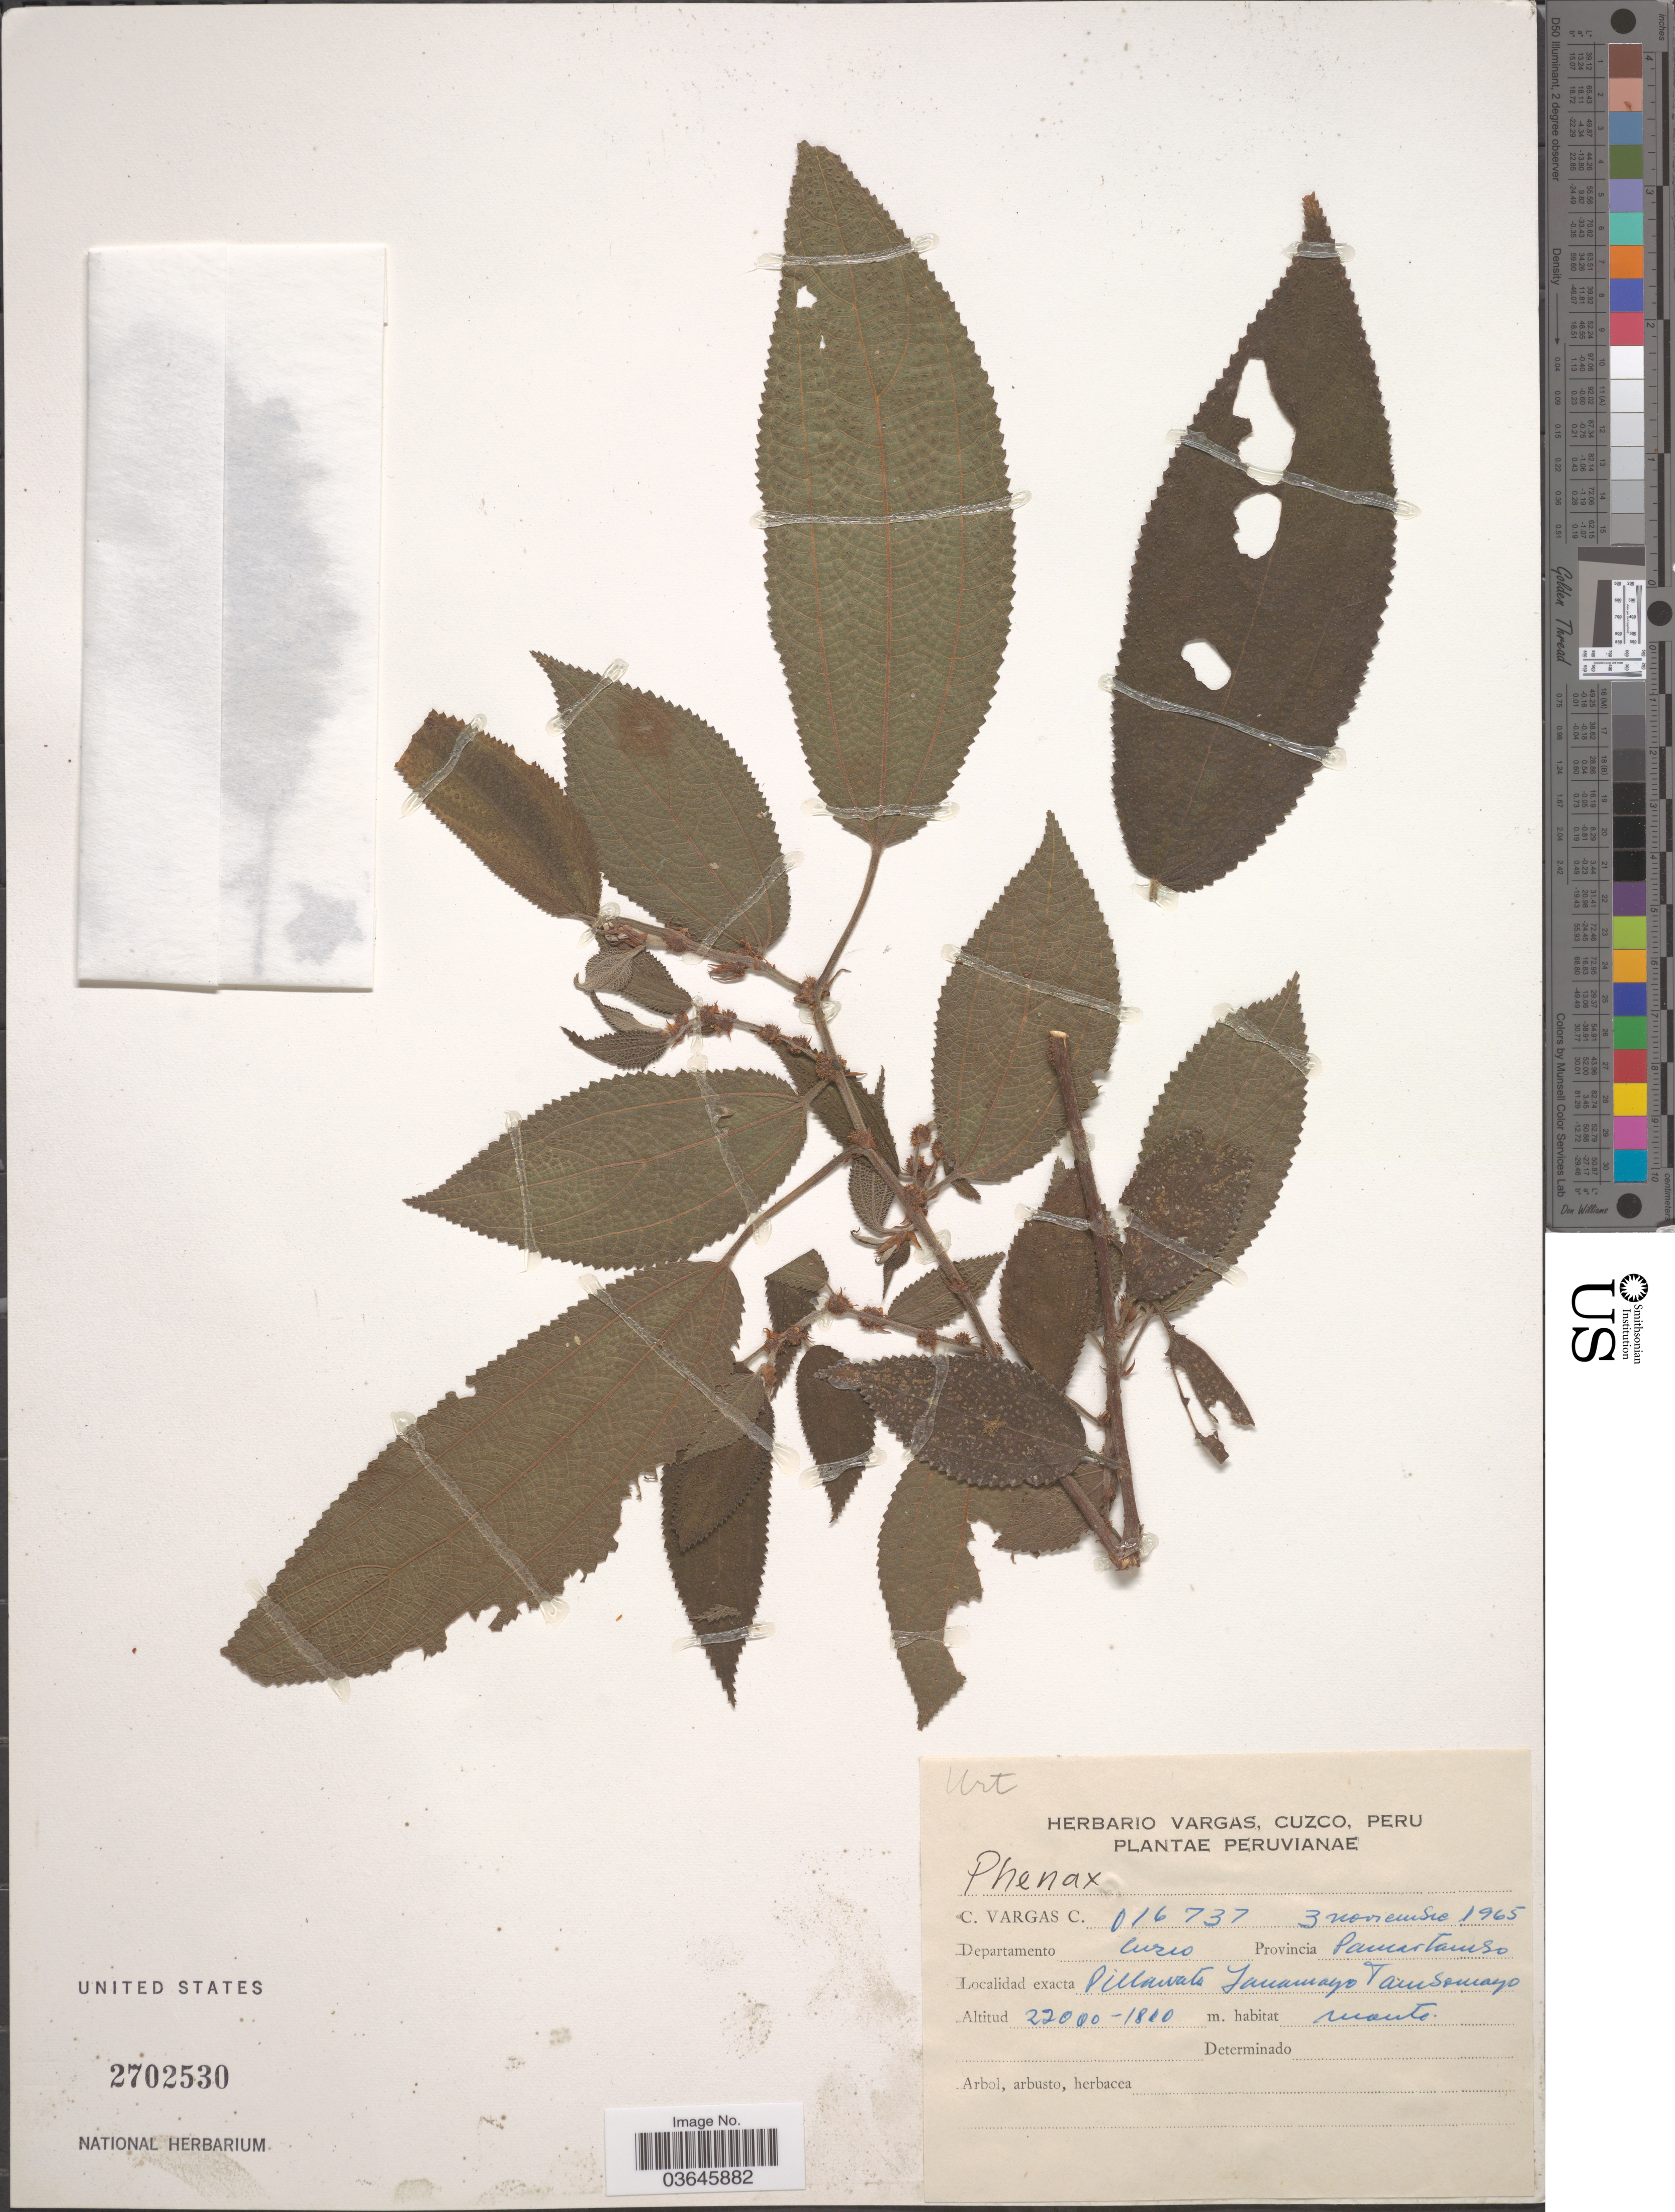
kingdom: Plantae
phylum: Tracheophyta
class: Magnoliopsida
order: Rosales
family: Urticaceae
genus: Phenax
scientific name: Phenax sp.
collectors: C. Vargas Calderón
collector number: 016737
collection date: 1965-11-03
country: Peru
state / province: Cusco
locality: Departamento Cuzco, Provincia Paucartambo. Pillawata, Lucumayo, Tambomayo.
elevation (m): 1800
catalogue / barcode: US 2702530